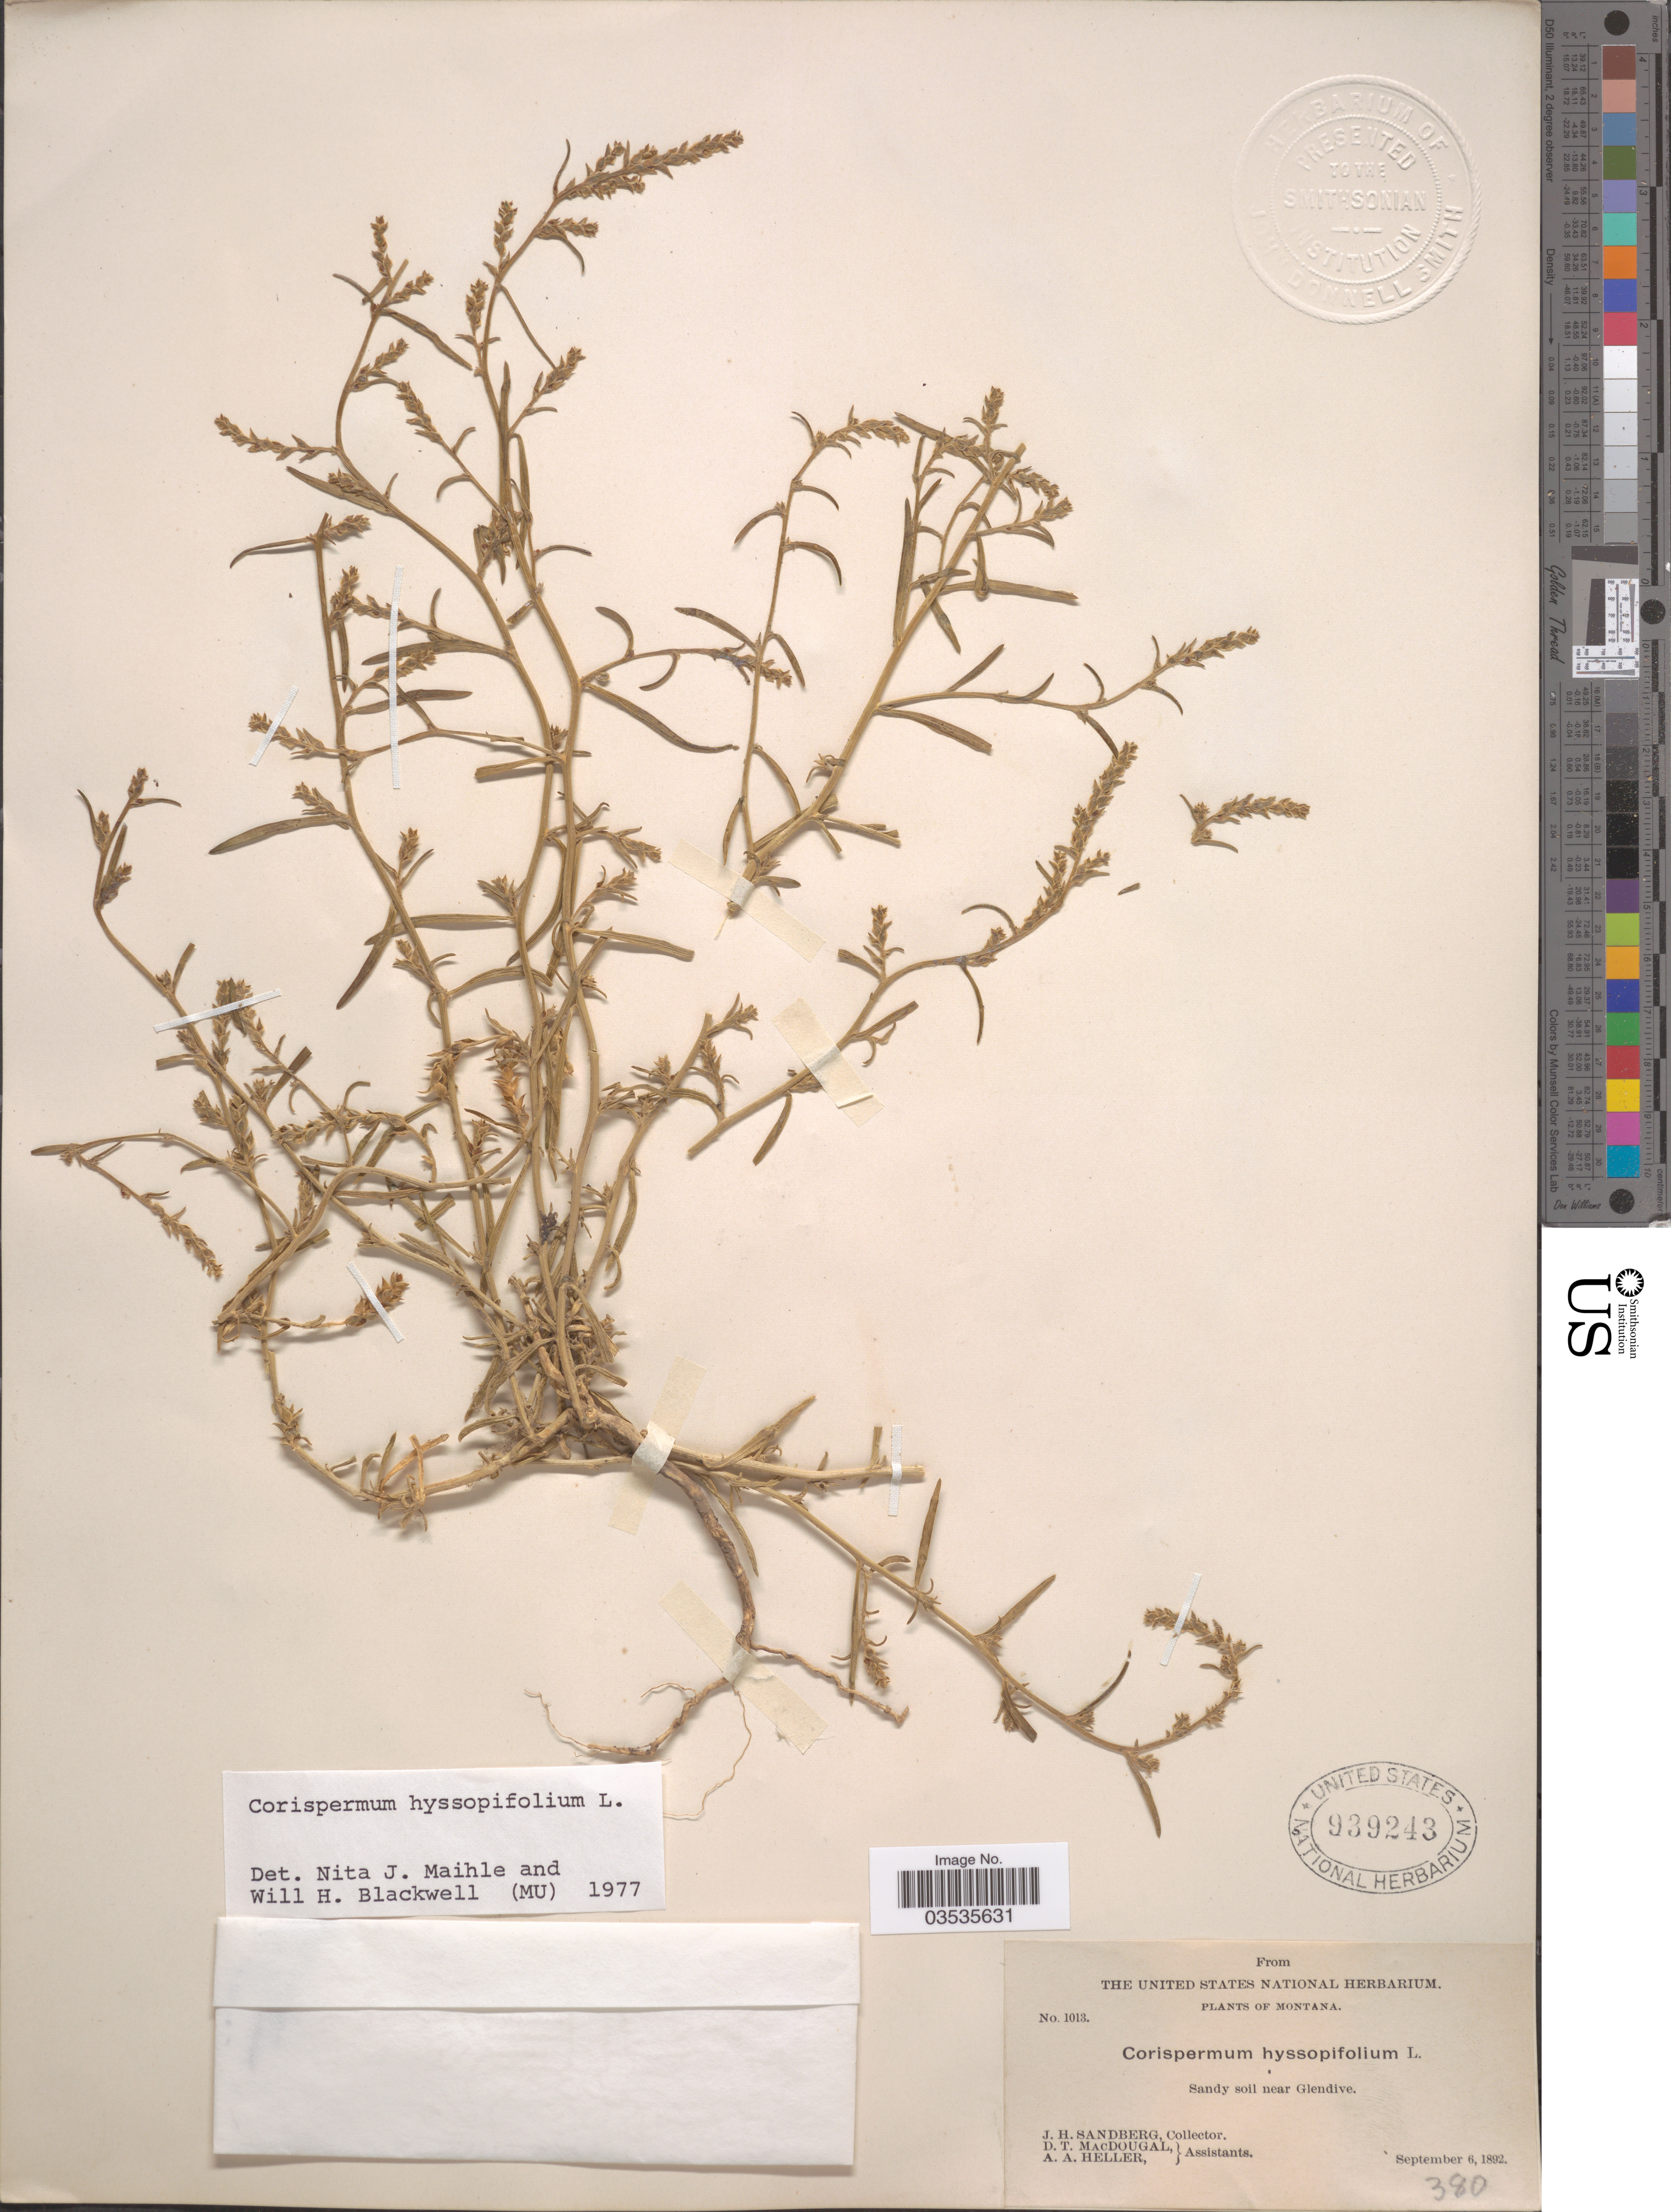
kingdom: Plantae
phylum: Tracheophyta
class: Magnoliopsida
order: Caryophyllales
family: Amaranthaceae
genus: Corispermum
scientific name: Corispermum hyssopifolium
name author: L.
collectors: J. H. Sandberg, D. T. MacDougal & A. A. Heller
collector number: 1013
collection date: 1892-09-06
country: United States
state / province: Montana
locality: Near Glendive.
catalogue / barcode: US 939243